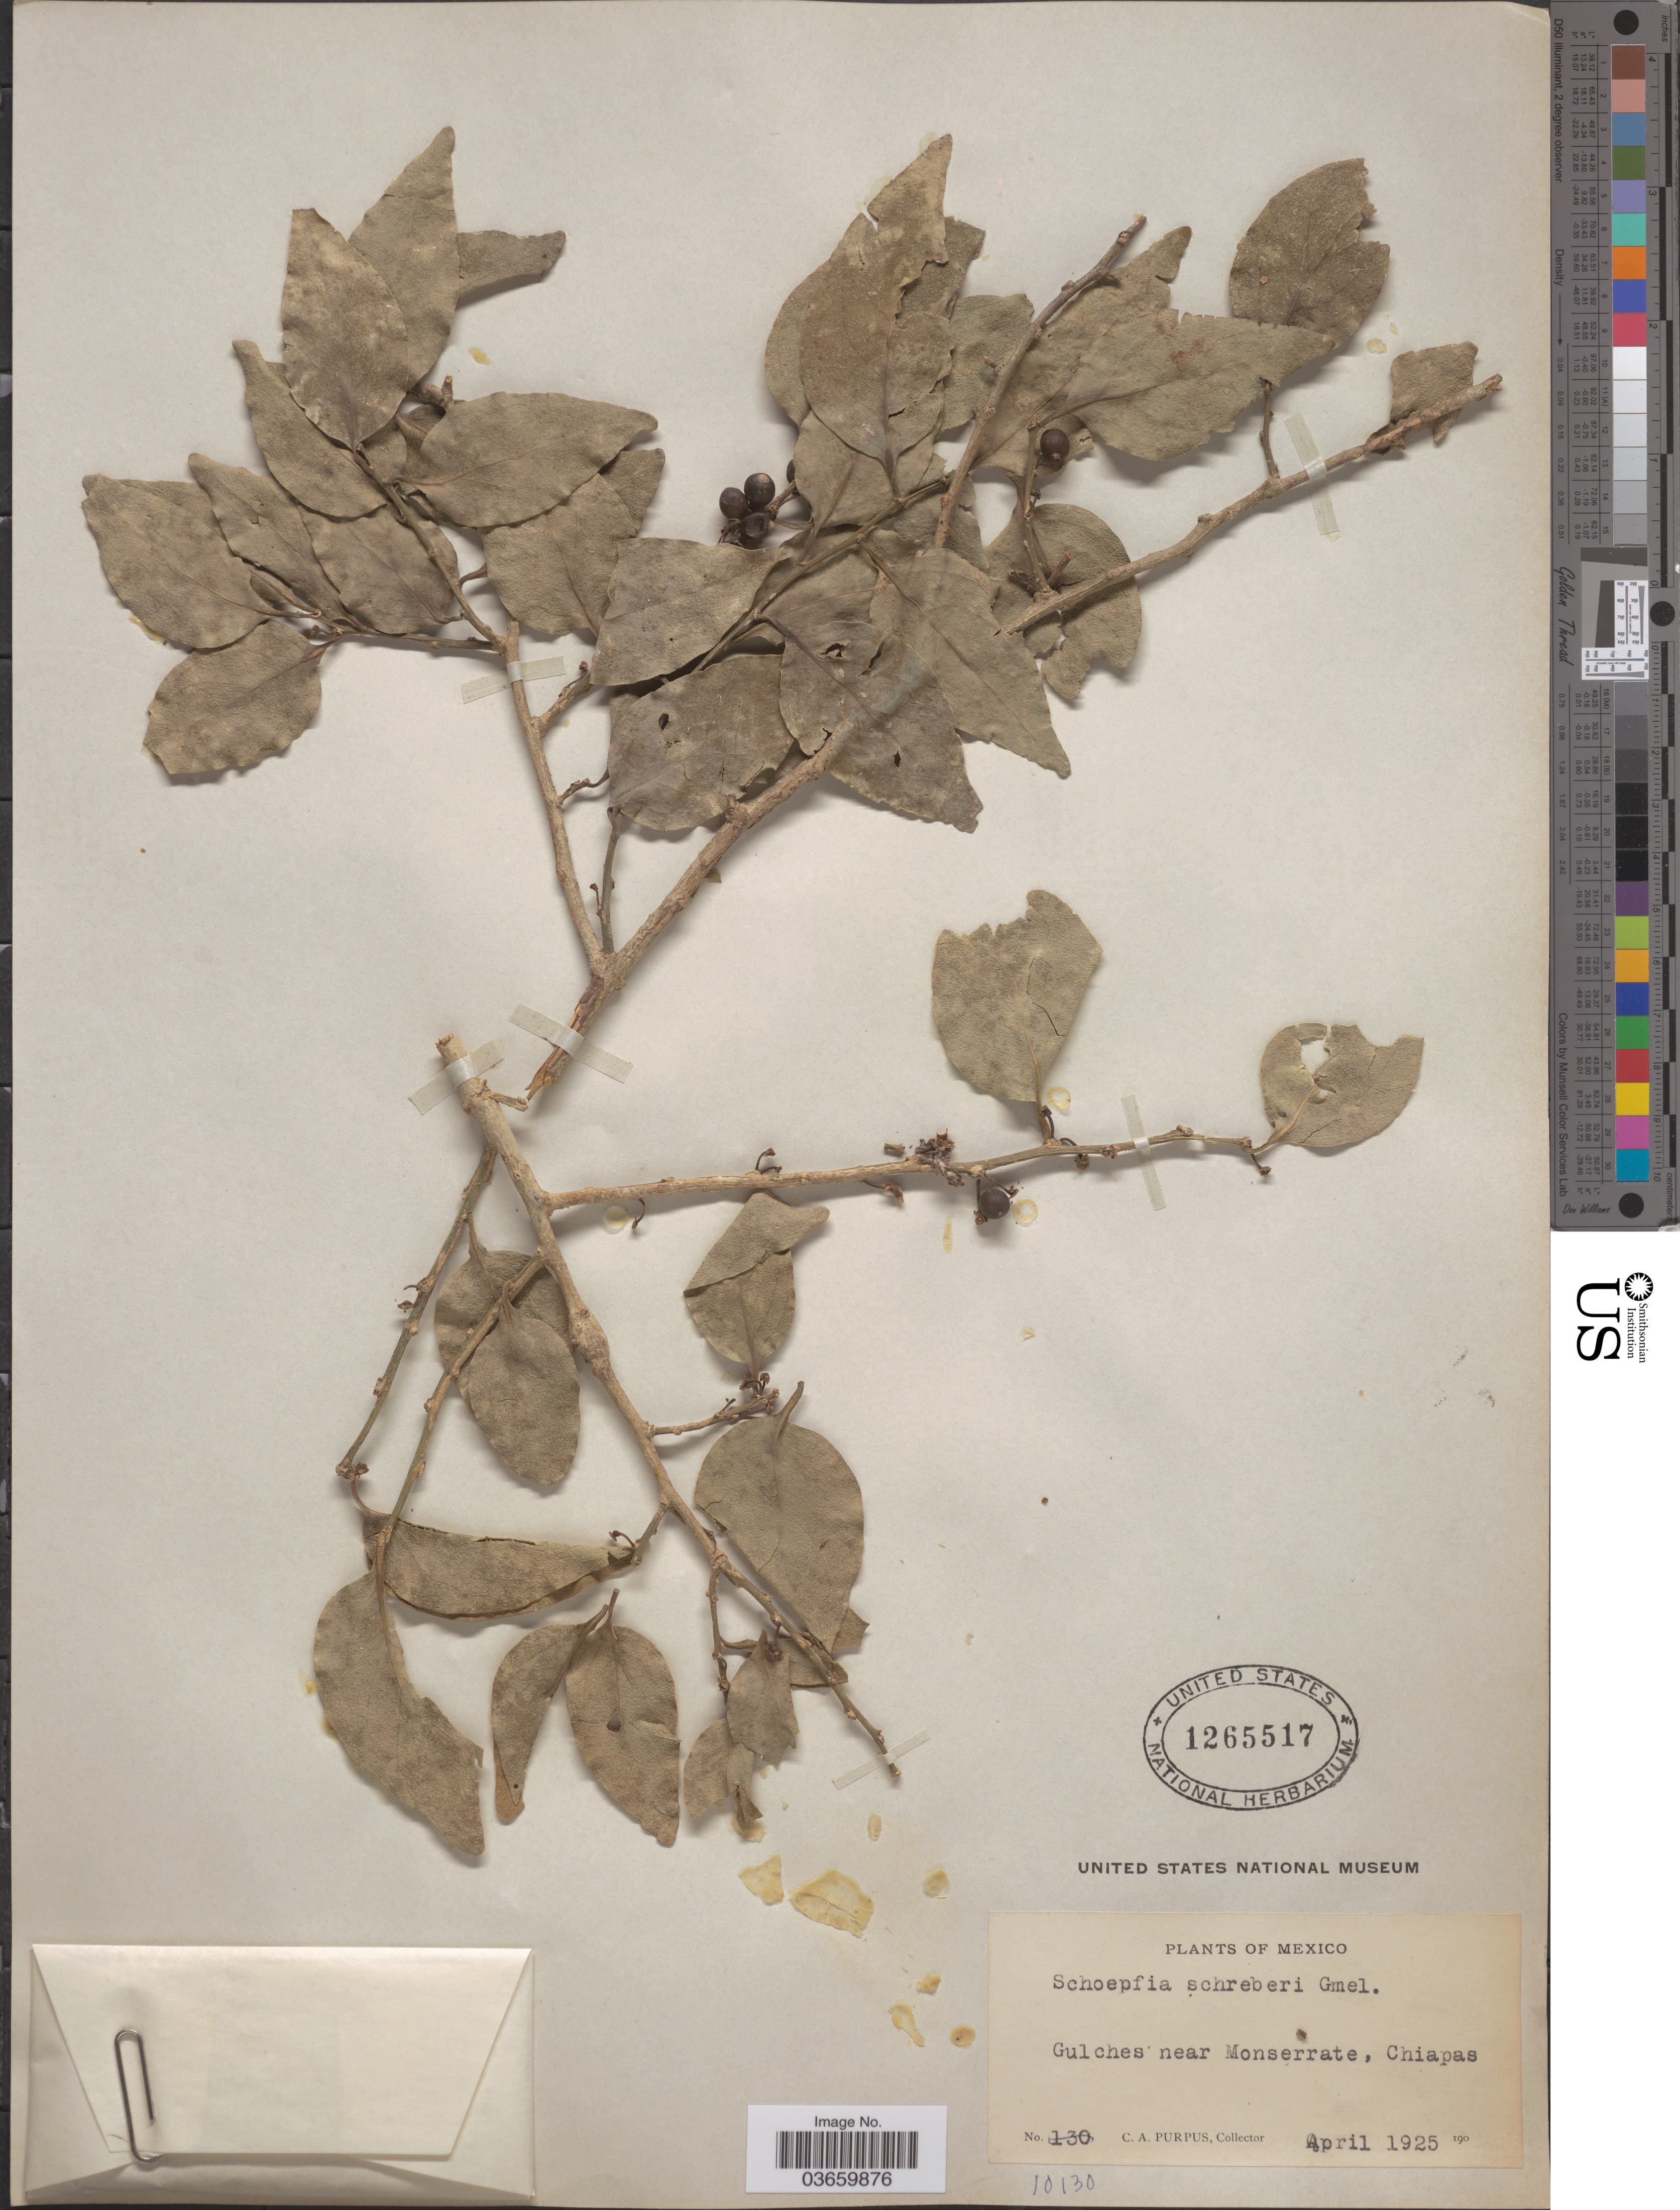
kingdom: Plantae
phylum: Tracheophyta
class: Magnoliopsida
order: Santalales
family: Schoepfiaceae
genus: Schoepfia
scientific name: Schoepfia schreberi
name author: J.F. Gmel.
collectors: C. A. Purpus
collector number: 10130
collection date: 1925-04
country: Mexico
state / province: Chiapas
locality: Gulches near Monserrate.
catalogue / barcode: US 1265517